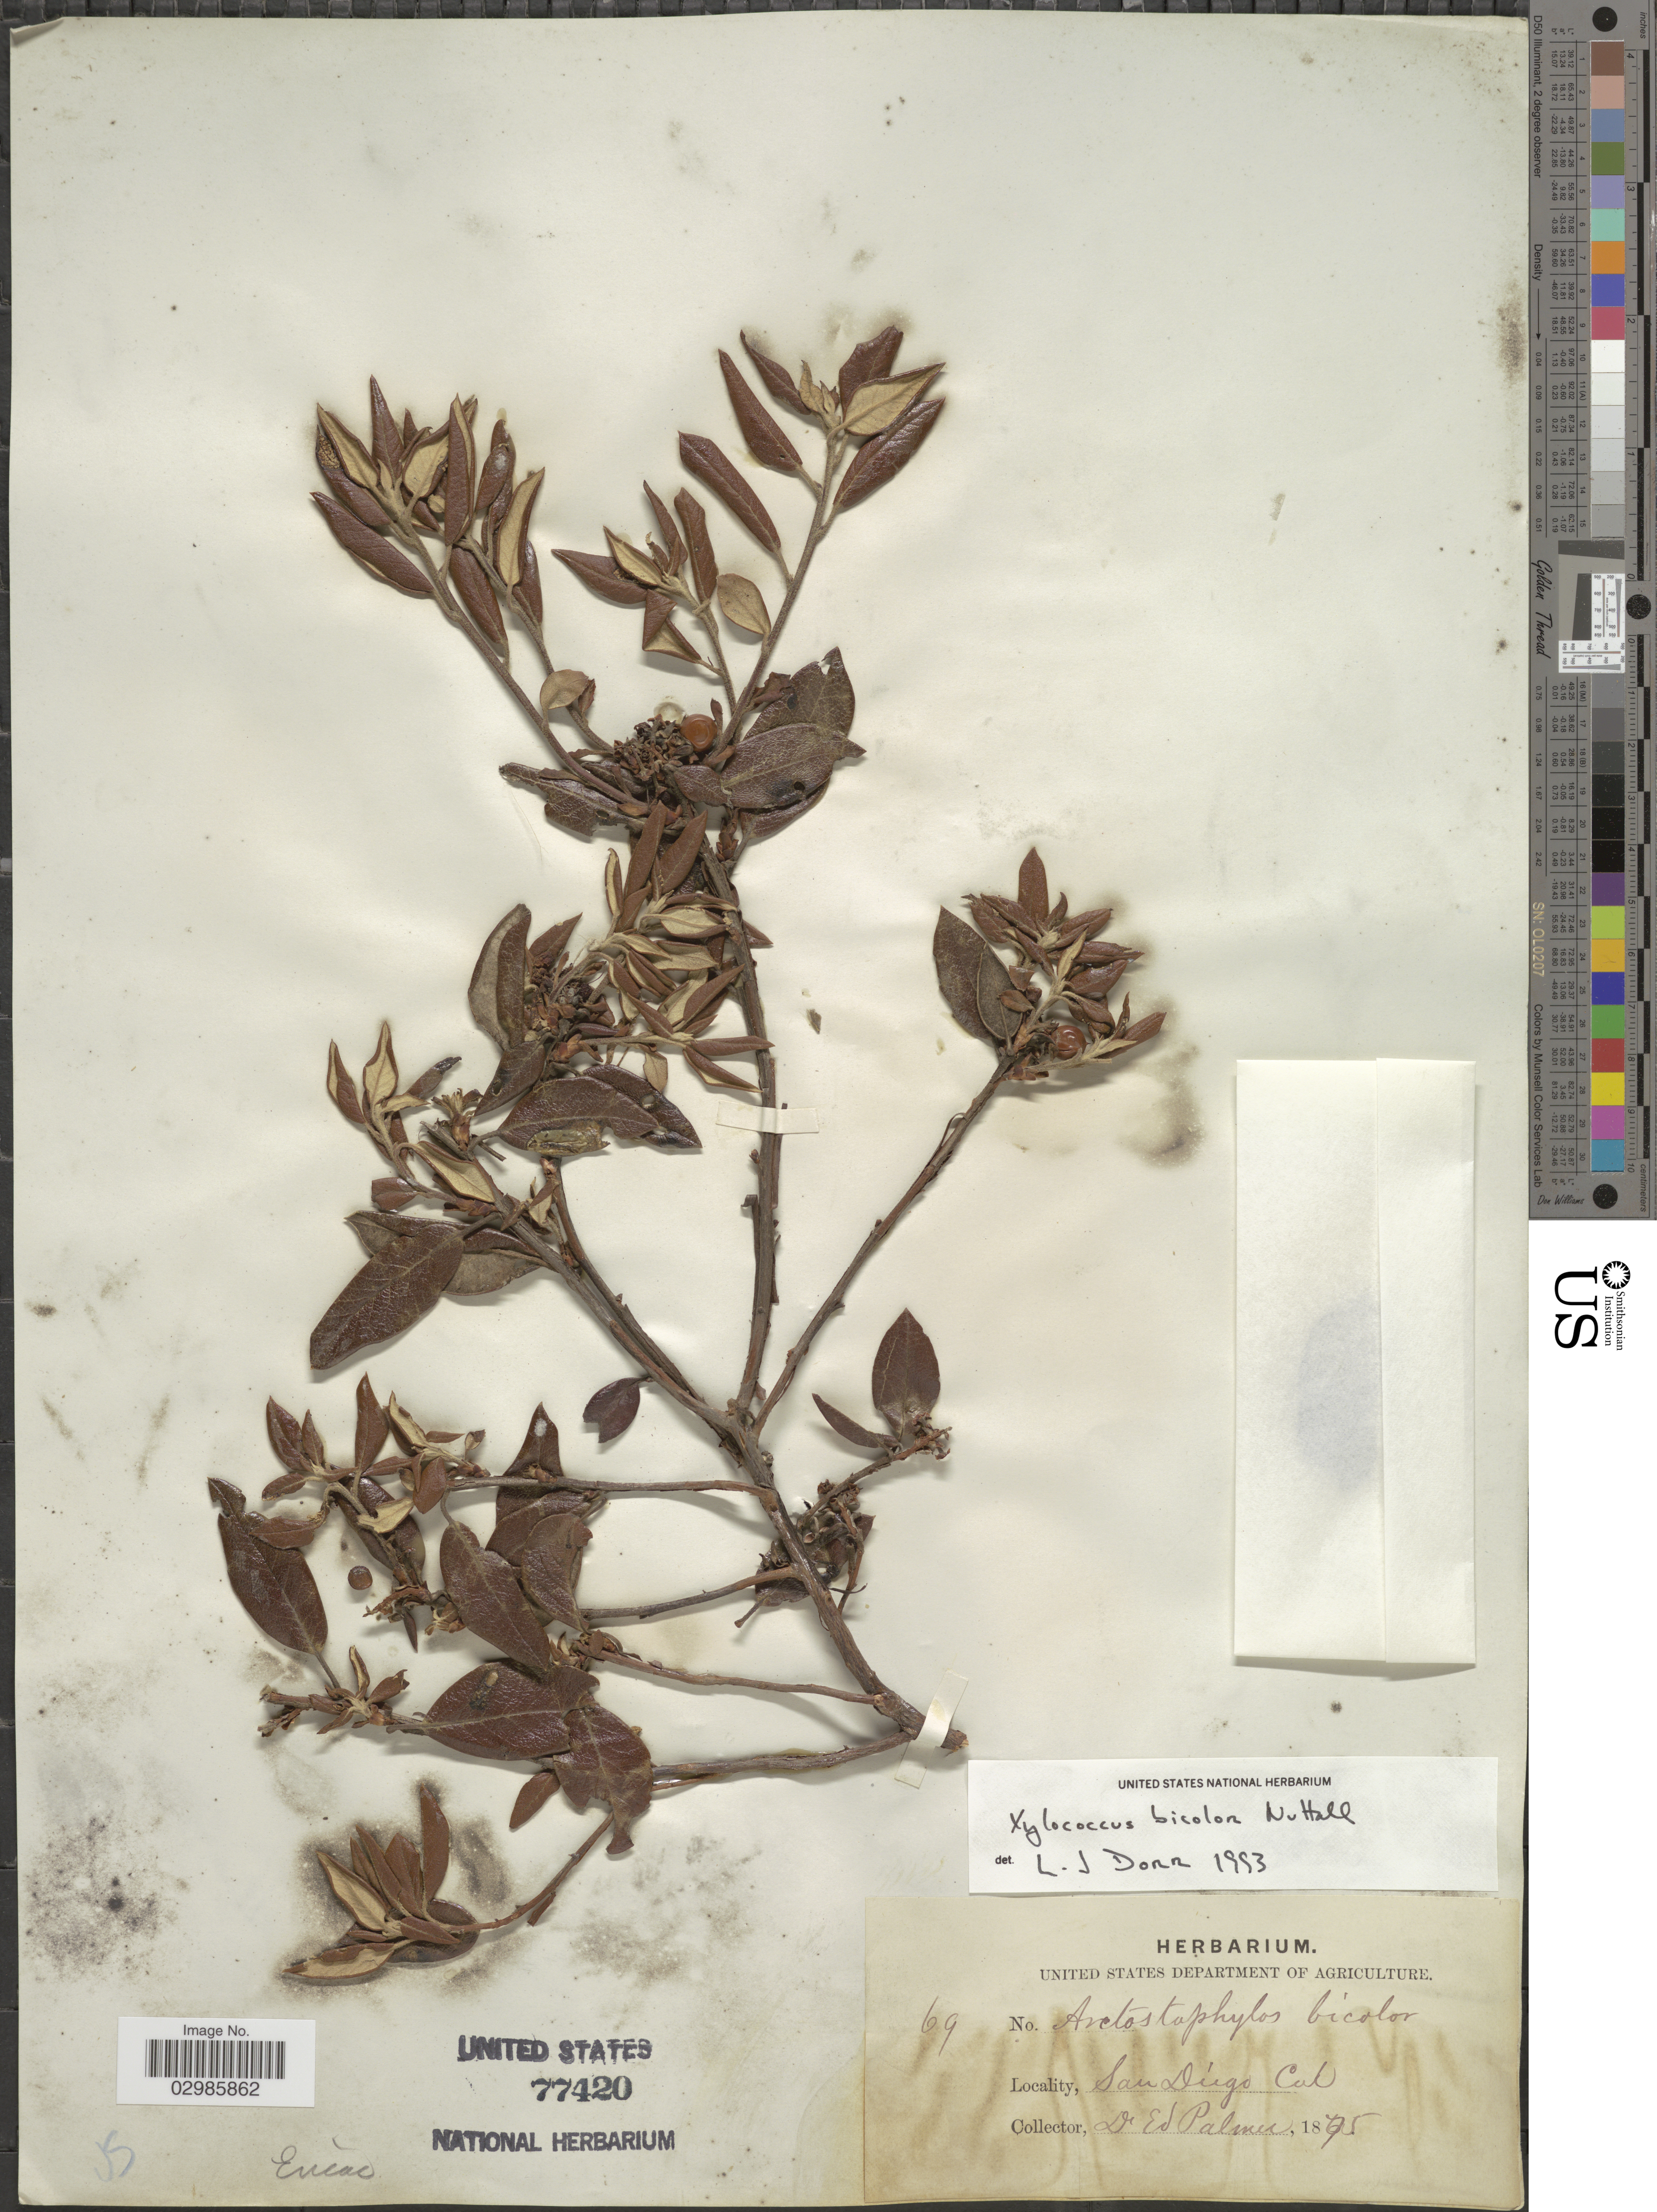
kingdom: Plantae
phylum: Tracheophyta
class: Magnoliopsida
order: Ericales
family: Ericaceae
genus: Xylococcus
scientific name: Xylococcus bicolor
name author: Nutt.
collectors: E. Palmer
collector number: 69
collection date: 1875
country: United States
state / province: California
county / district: San Diego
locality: San Diego.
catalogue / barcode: US 77420